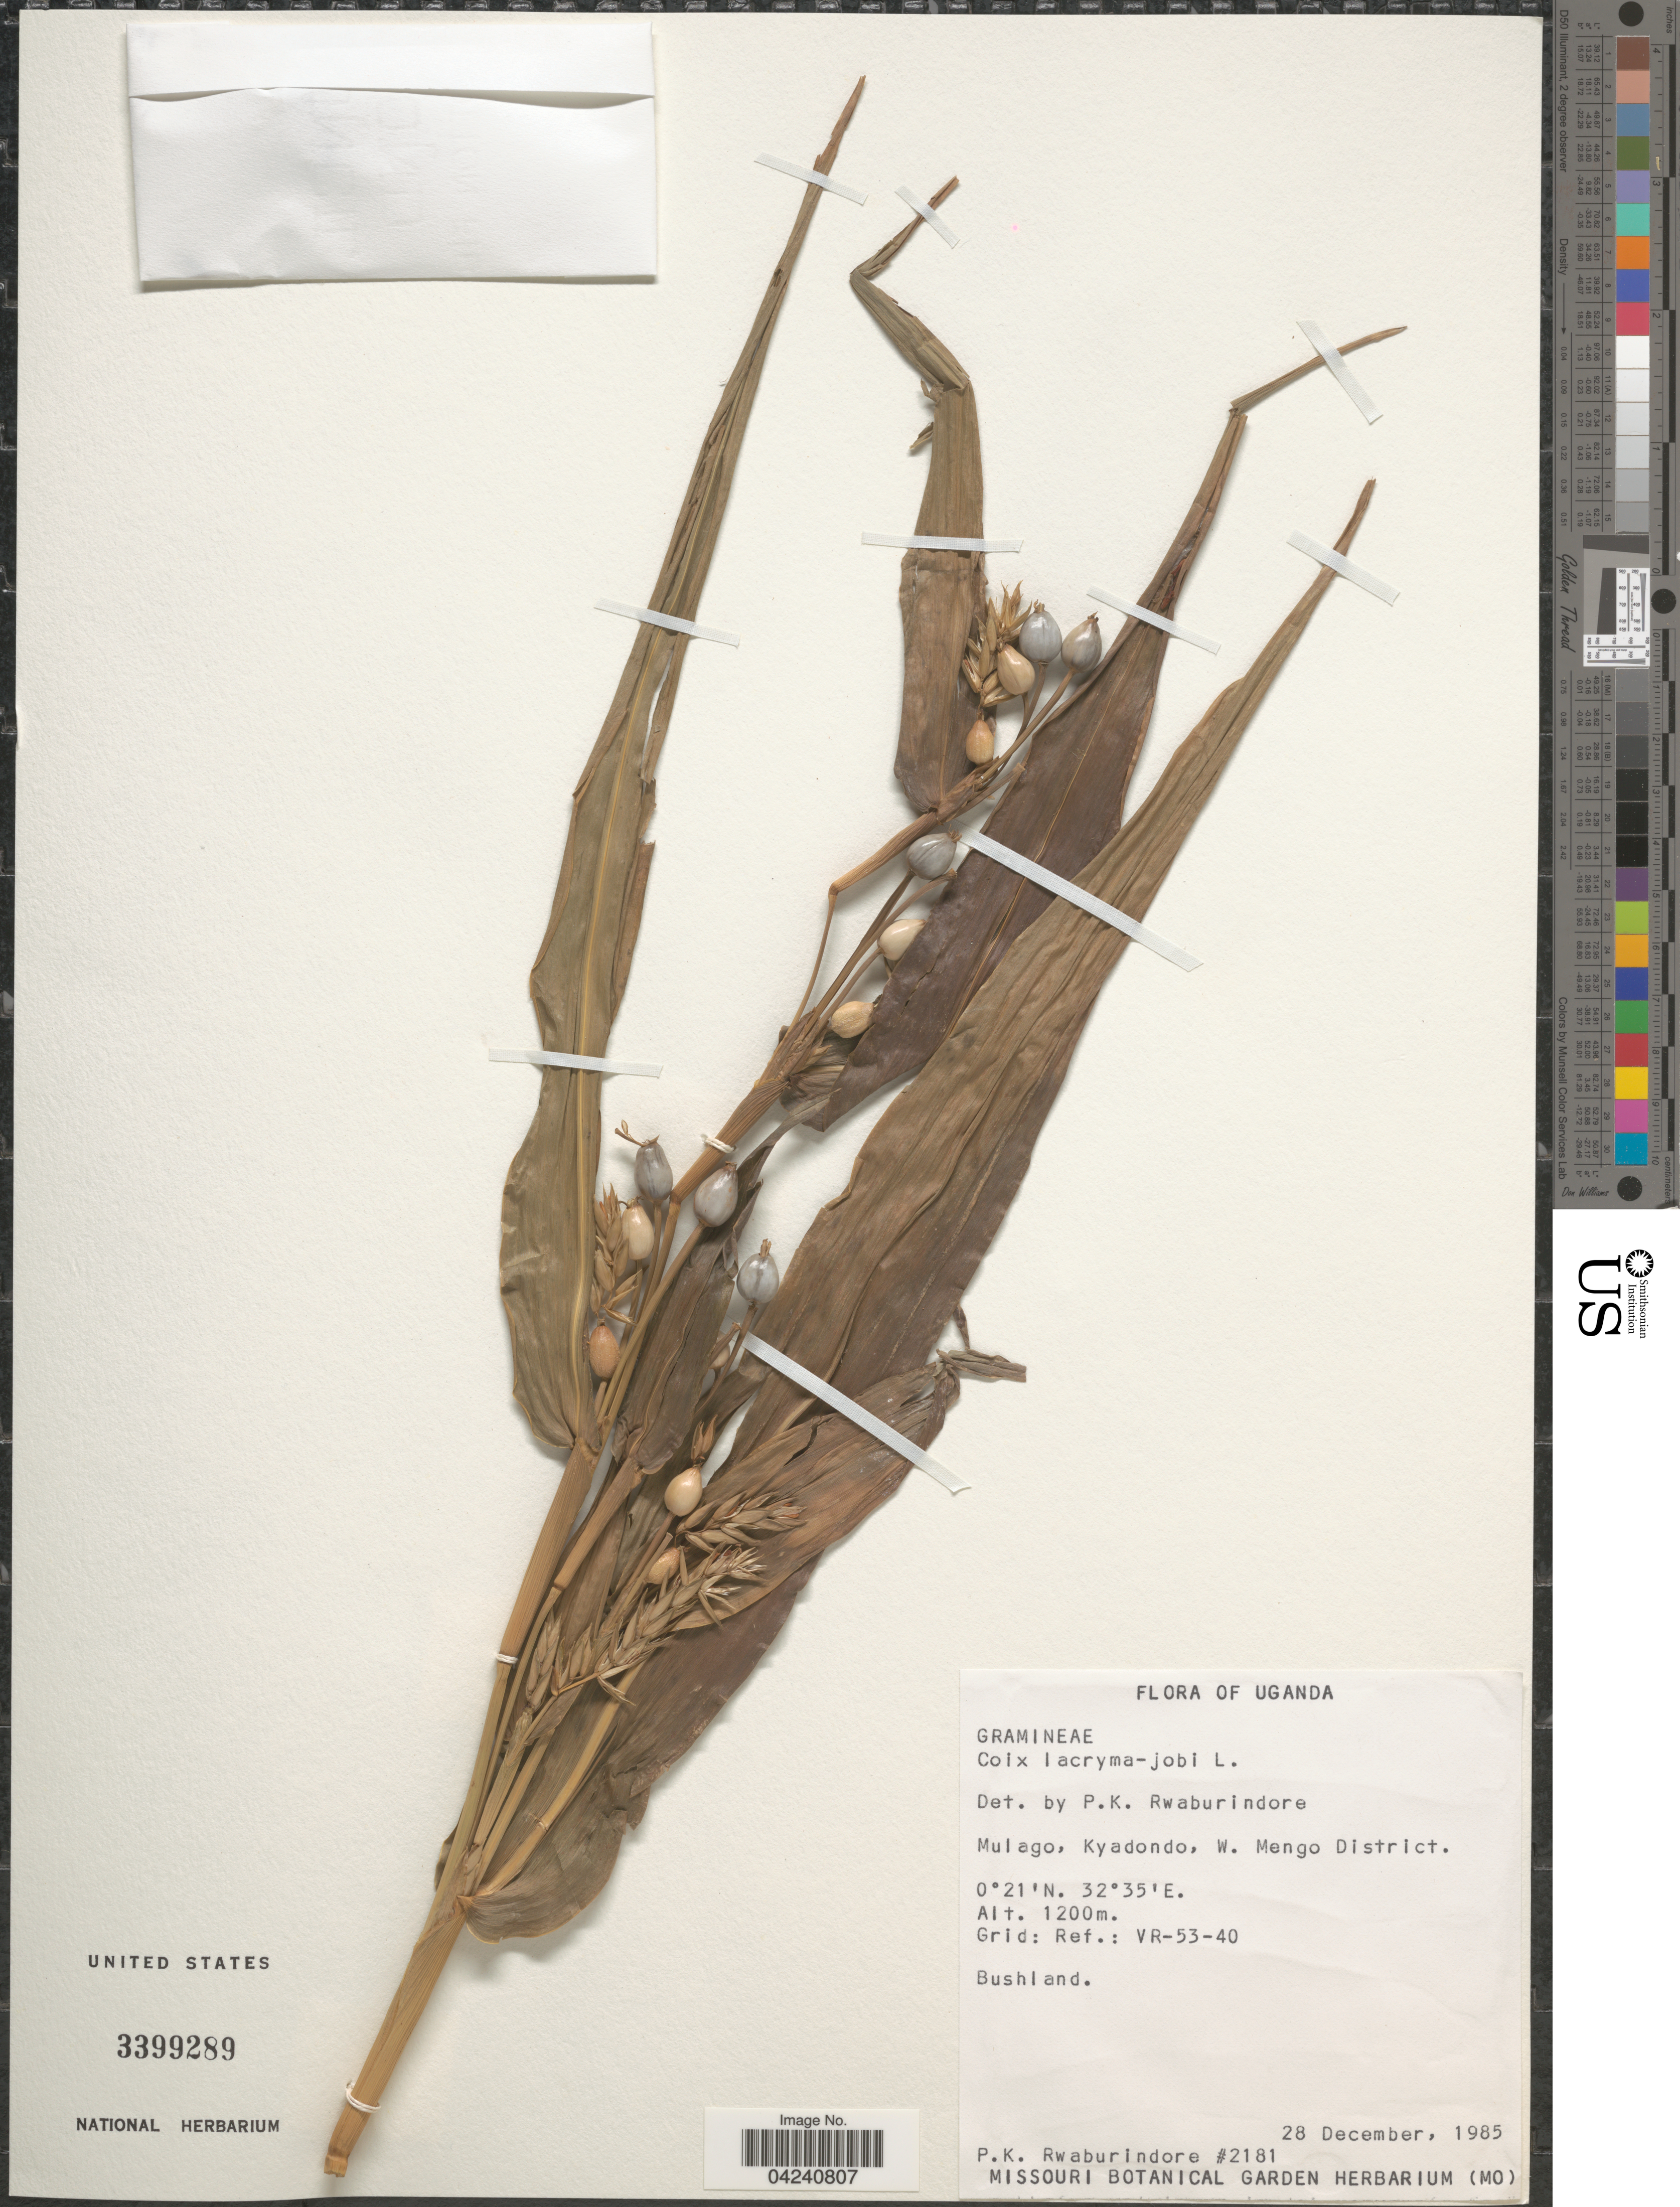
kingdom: Plantae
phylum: Tracheophyta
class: Liliopsida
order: Poales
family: Poaceae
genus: Coix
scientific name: Coix lacryma-jobi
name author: L.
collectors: P. Rwaburindore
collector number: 2181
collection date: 1985-12-28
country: Uganda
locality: Mulago, Kyadondo, W. Mengo District. Grid: Ref.: VR-53-40.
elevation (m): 1200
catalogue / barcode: US 3399289